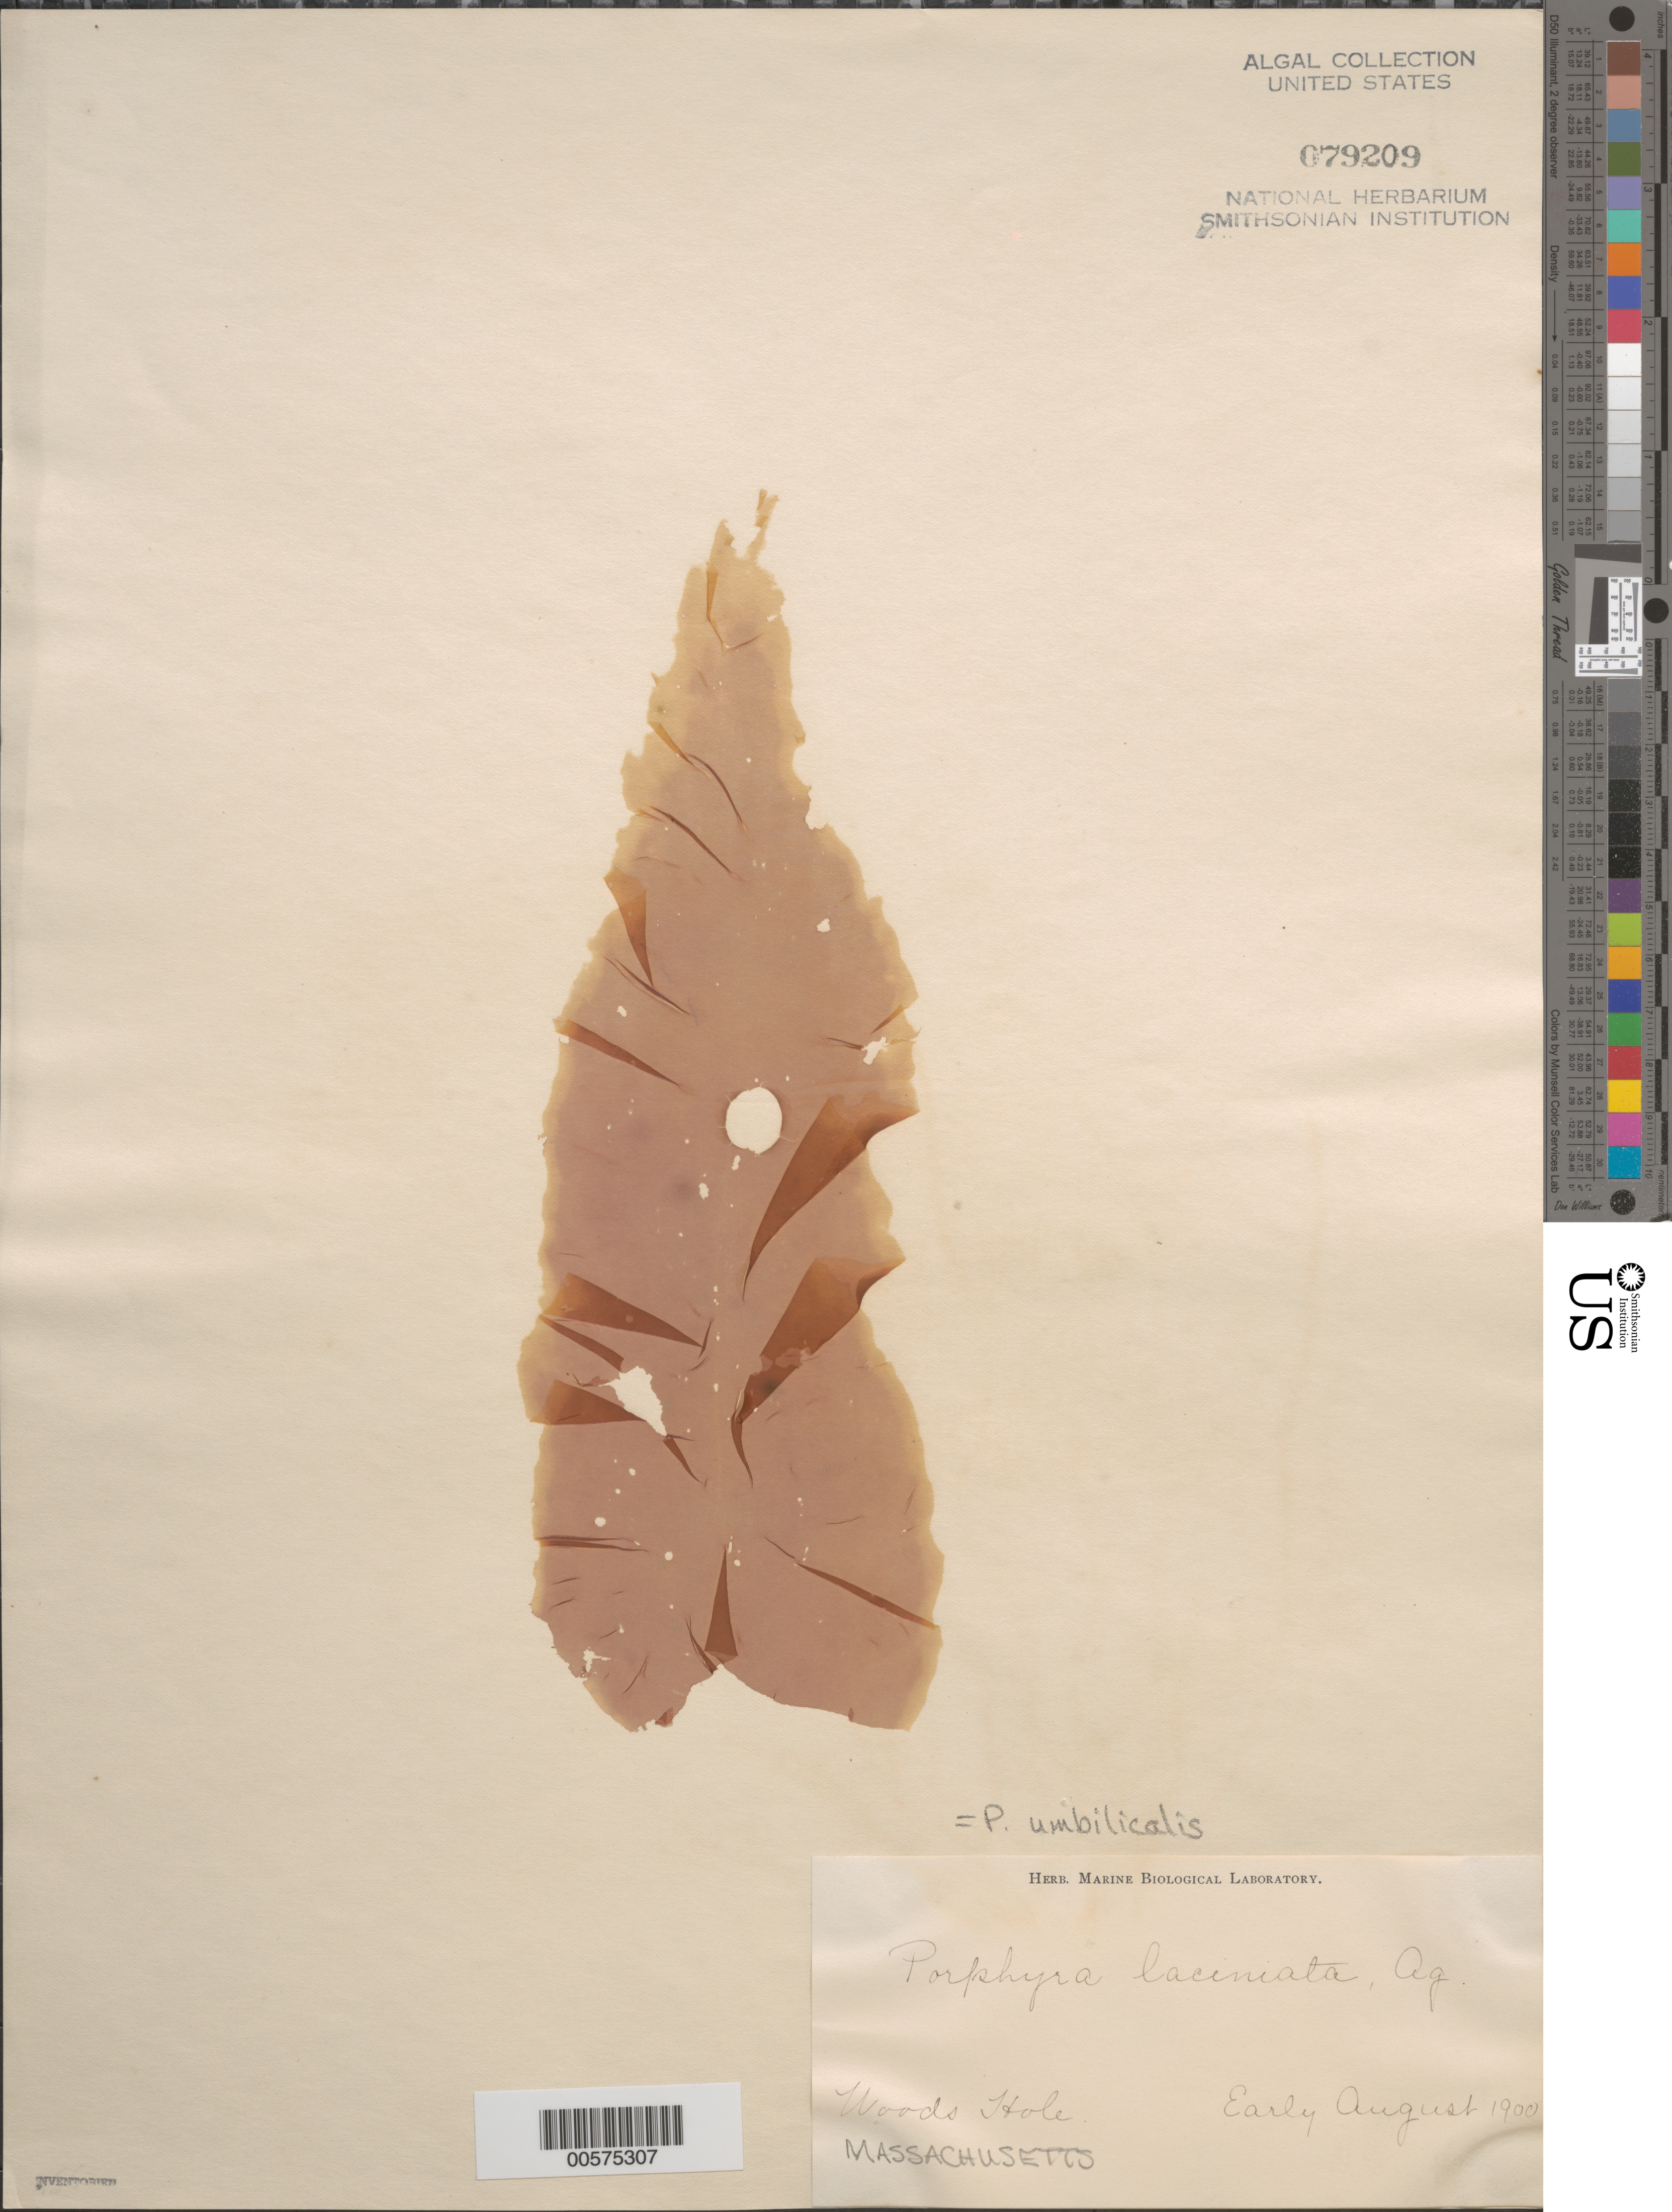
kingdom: Plantae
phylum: Rhodophyta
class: Bangiophyceae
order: Bangiales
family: Bangiaceae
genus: Porphyra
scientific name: Porphyra umbilicalis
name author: Kütz.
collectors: Marine Biological Lab (Herb.)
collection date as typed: Aug 1900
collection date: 1900-08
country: United States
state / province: Massachusetts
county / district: Barnstable County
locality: Woods Hole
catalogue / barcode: US 79209